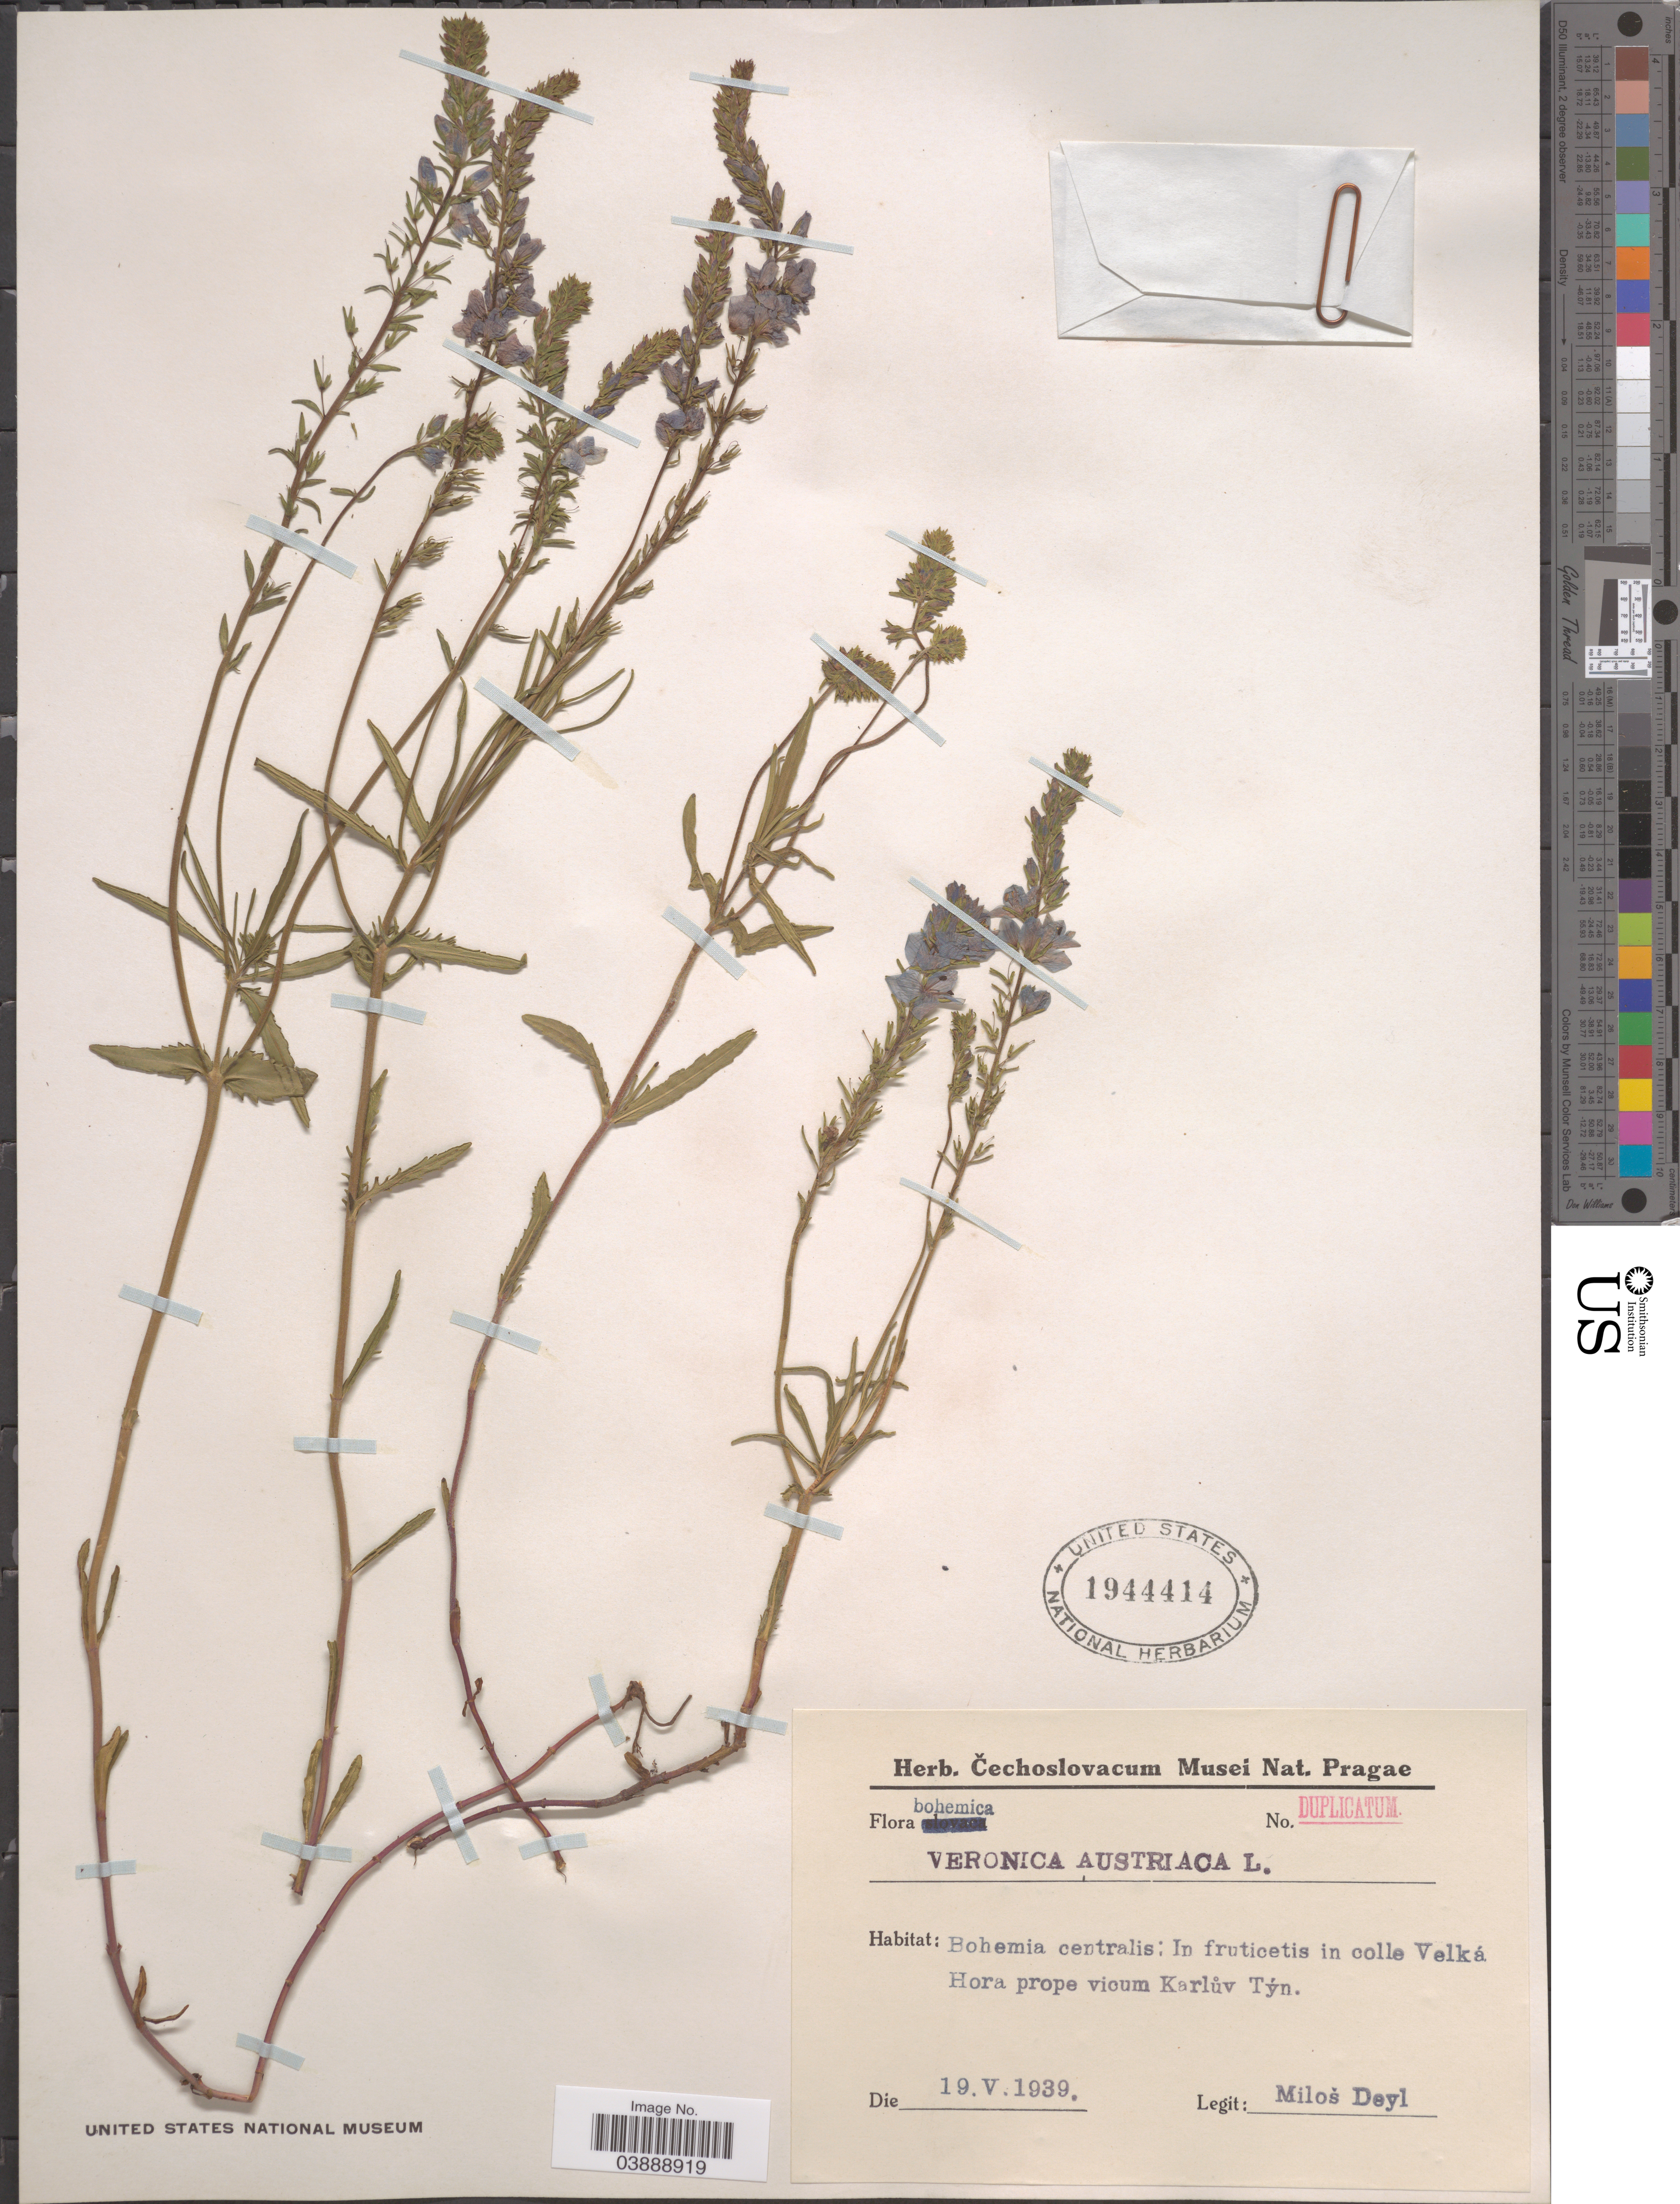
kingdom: Plantae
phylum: Tracheophyta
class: Magnoliopsida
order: Lamiales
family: Plantaginaceae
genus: Veronica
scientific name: Veronica austriaca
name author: L.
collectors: M. Deyl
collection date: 1939-05-19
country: Czechia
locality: Bohemia centralis: In fruticetis in colle Velká Hora prope vicum Karlův Týn.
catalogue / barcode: US 1944414